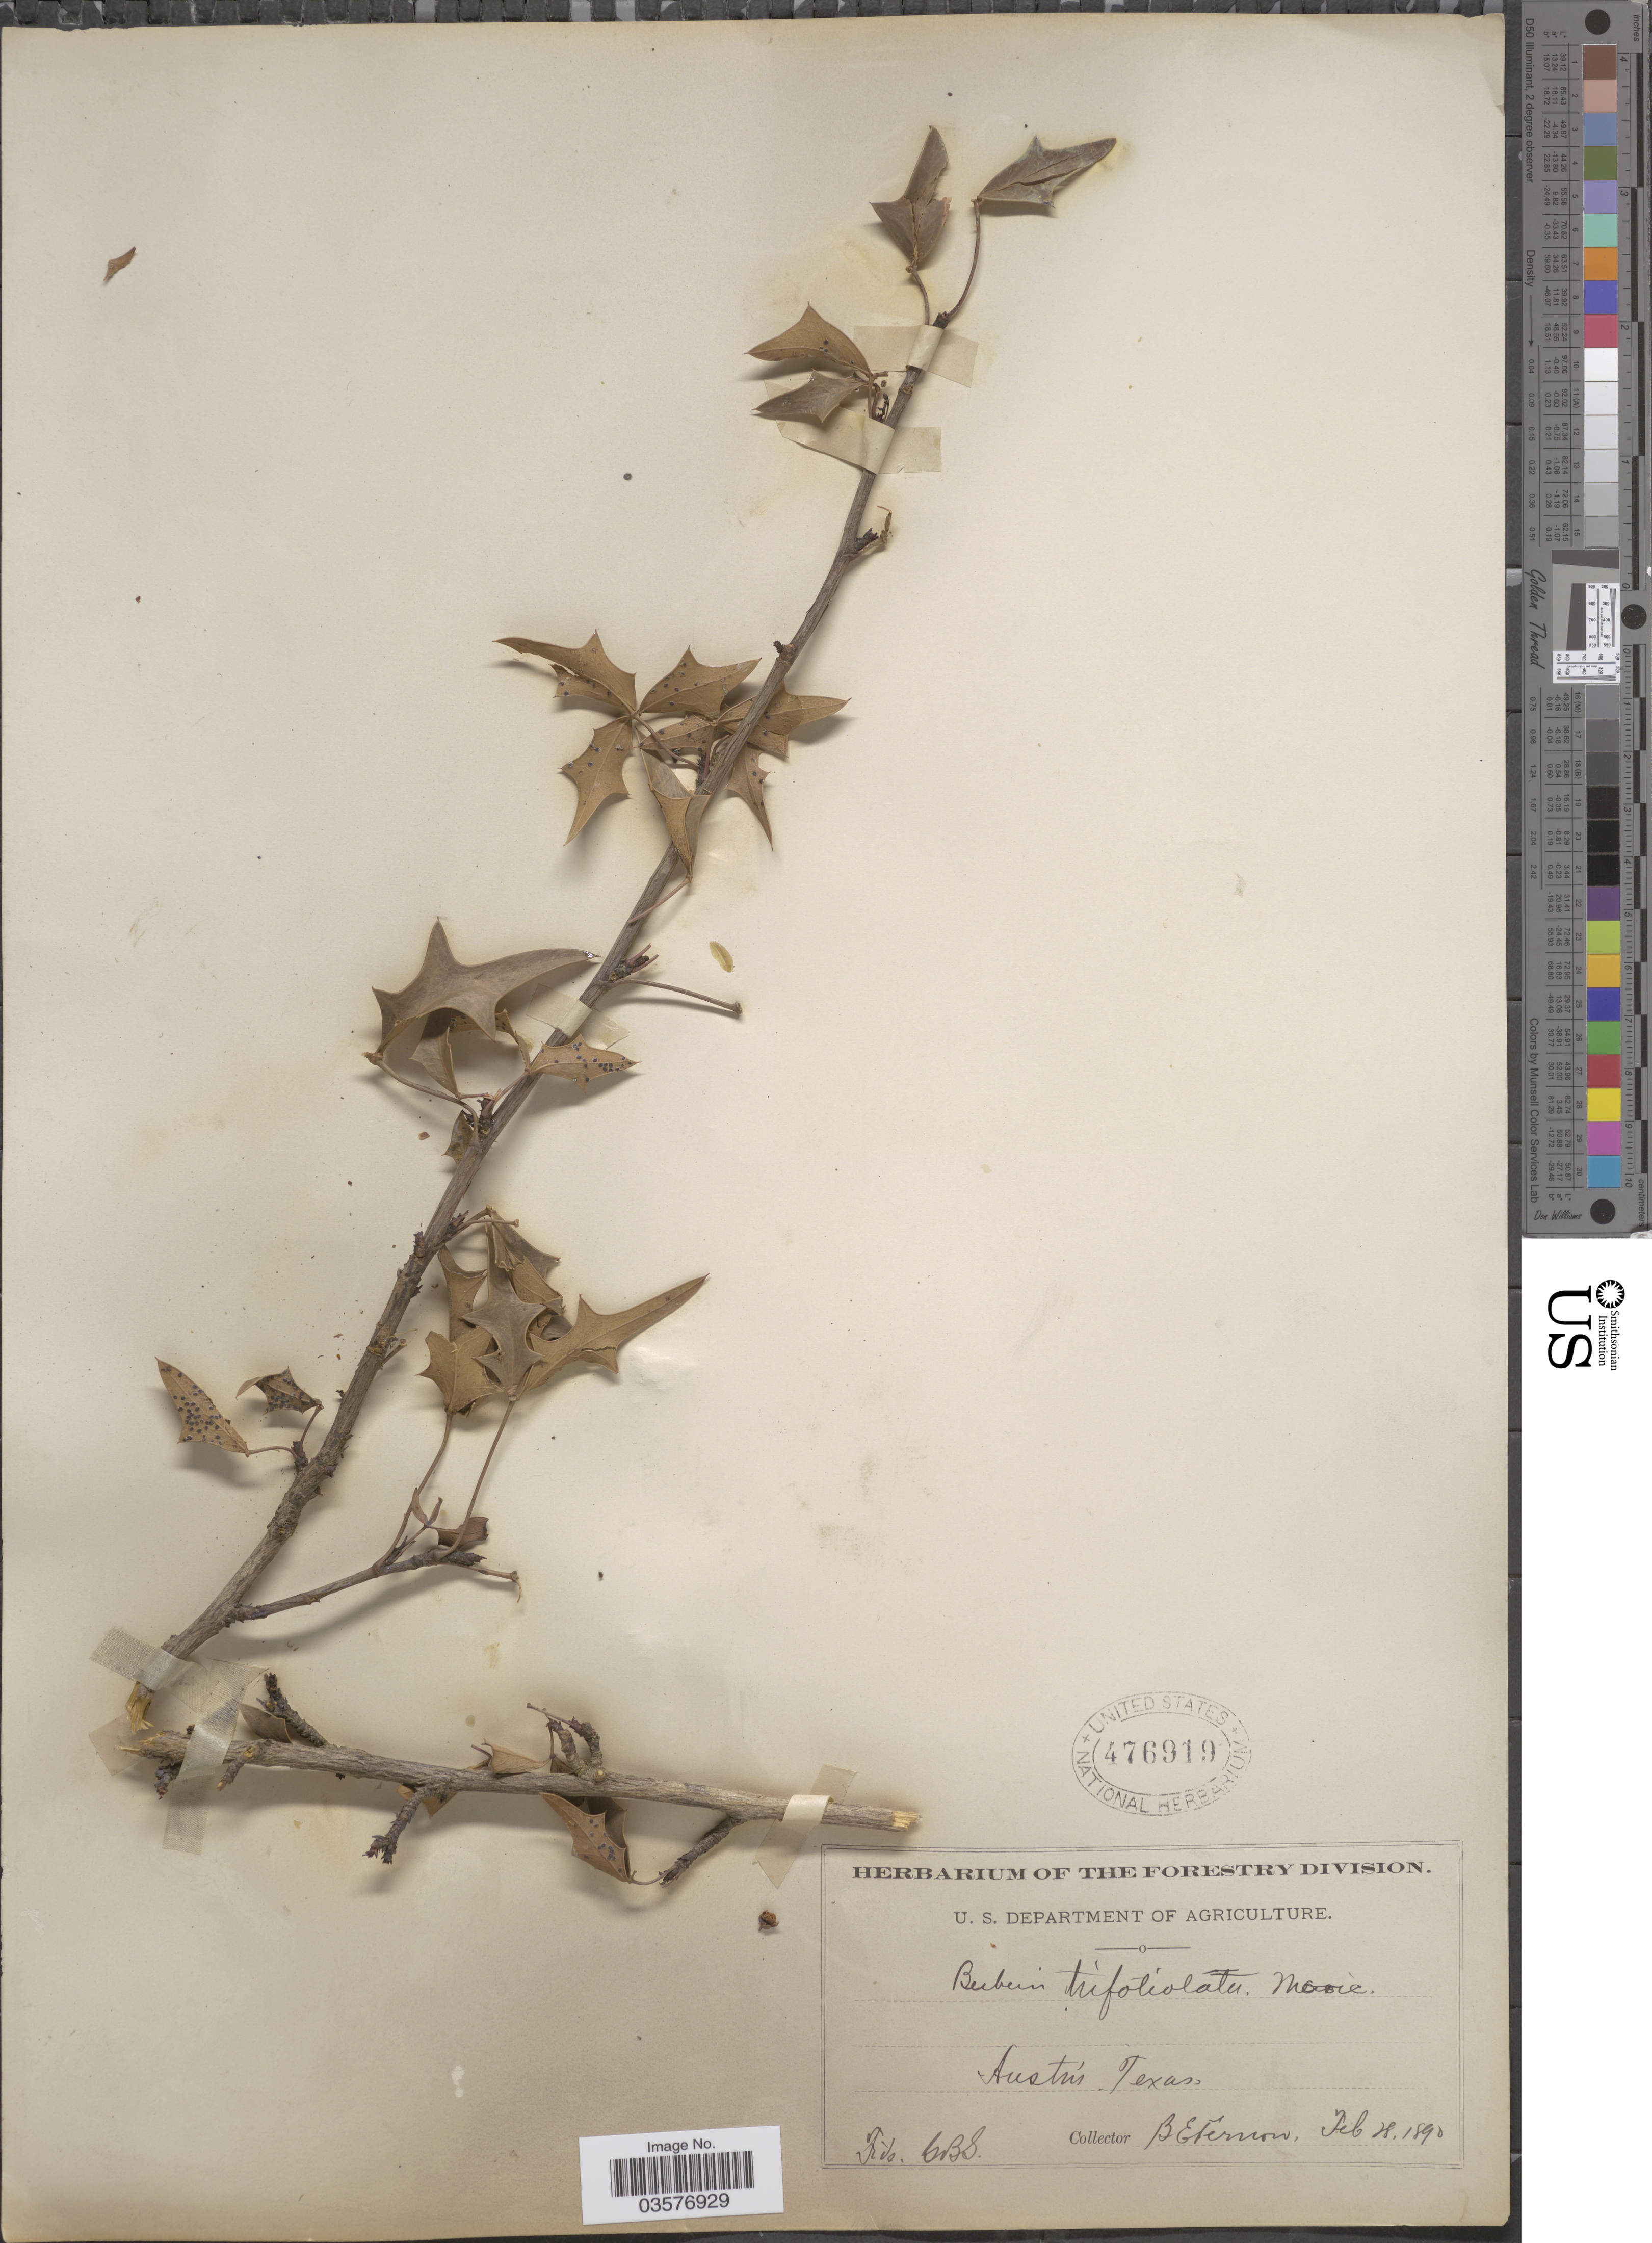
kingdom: Plantae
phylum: Tracheophyta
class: Magnoliopsida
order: Ranunculales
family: Berberidaceae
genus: Mahonia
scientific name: Mahonia trifoliolata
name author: (Monic.) Fedde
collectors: B. Fernow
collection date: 1890-02-28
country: United States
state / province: Texas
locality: Austín.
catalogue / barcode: US 476919